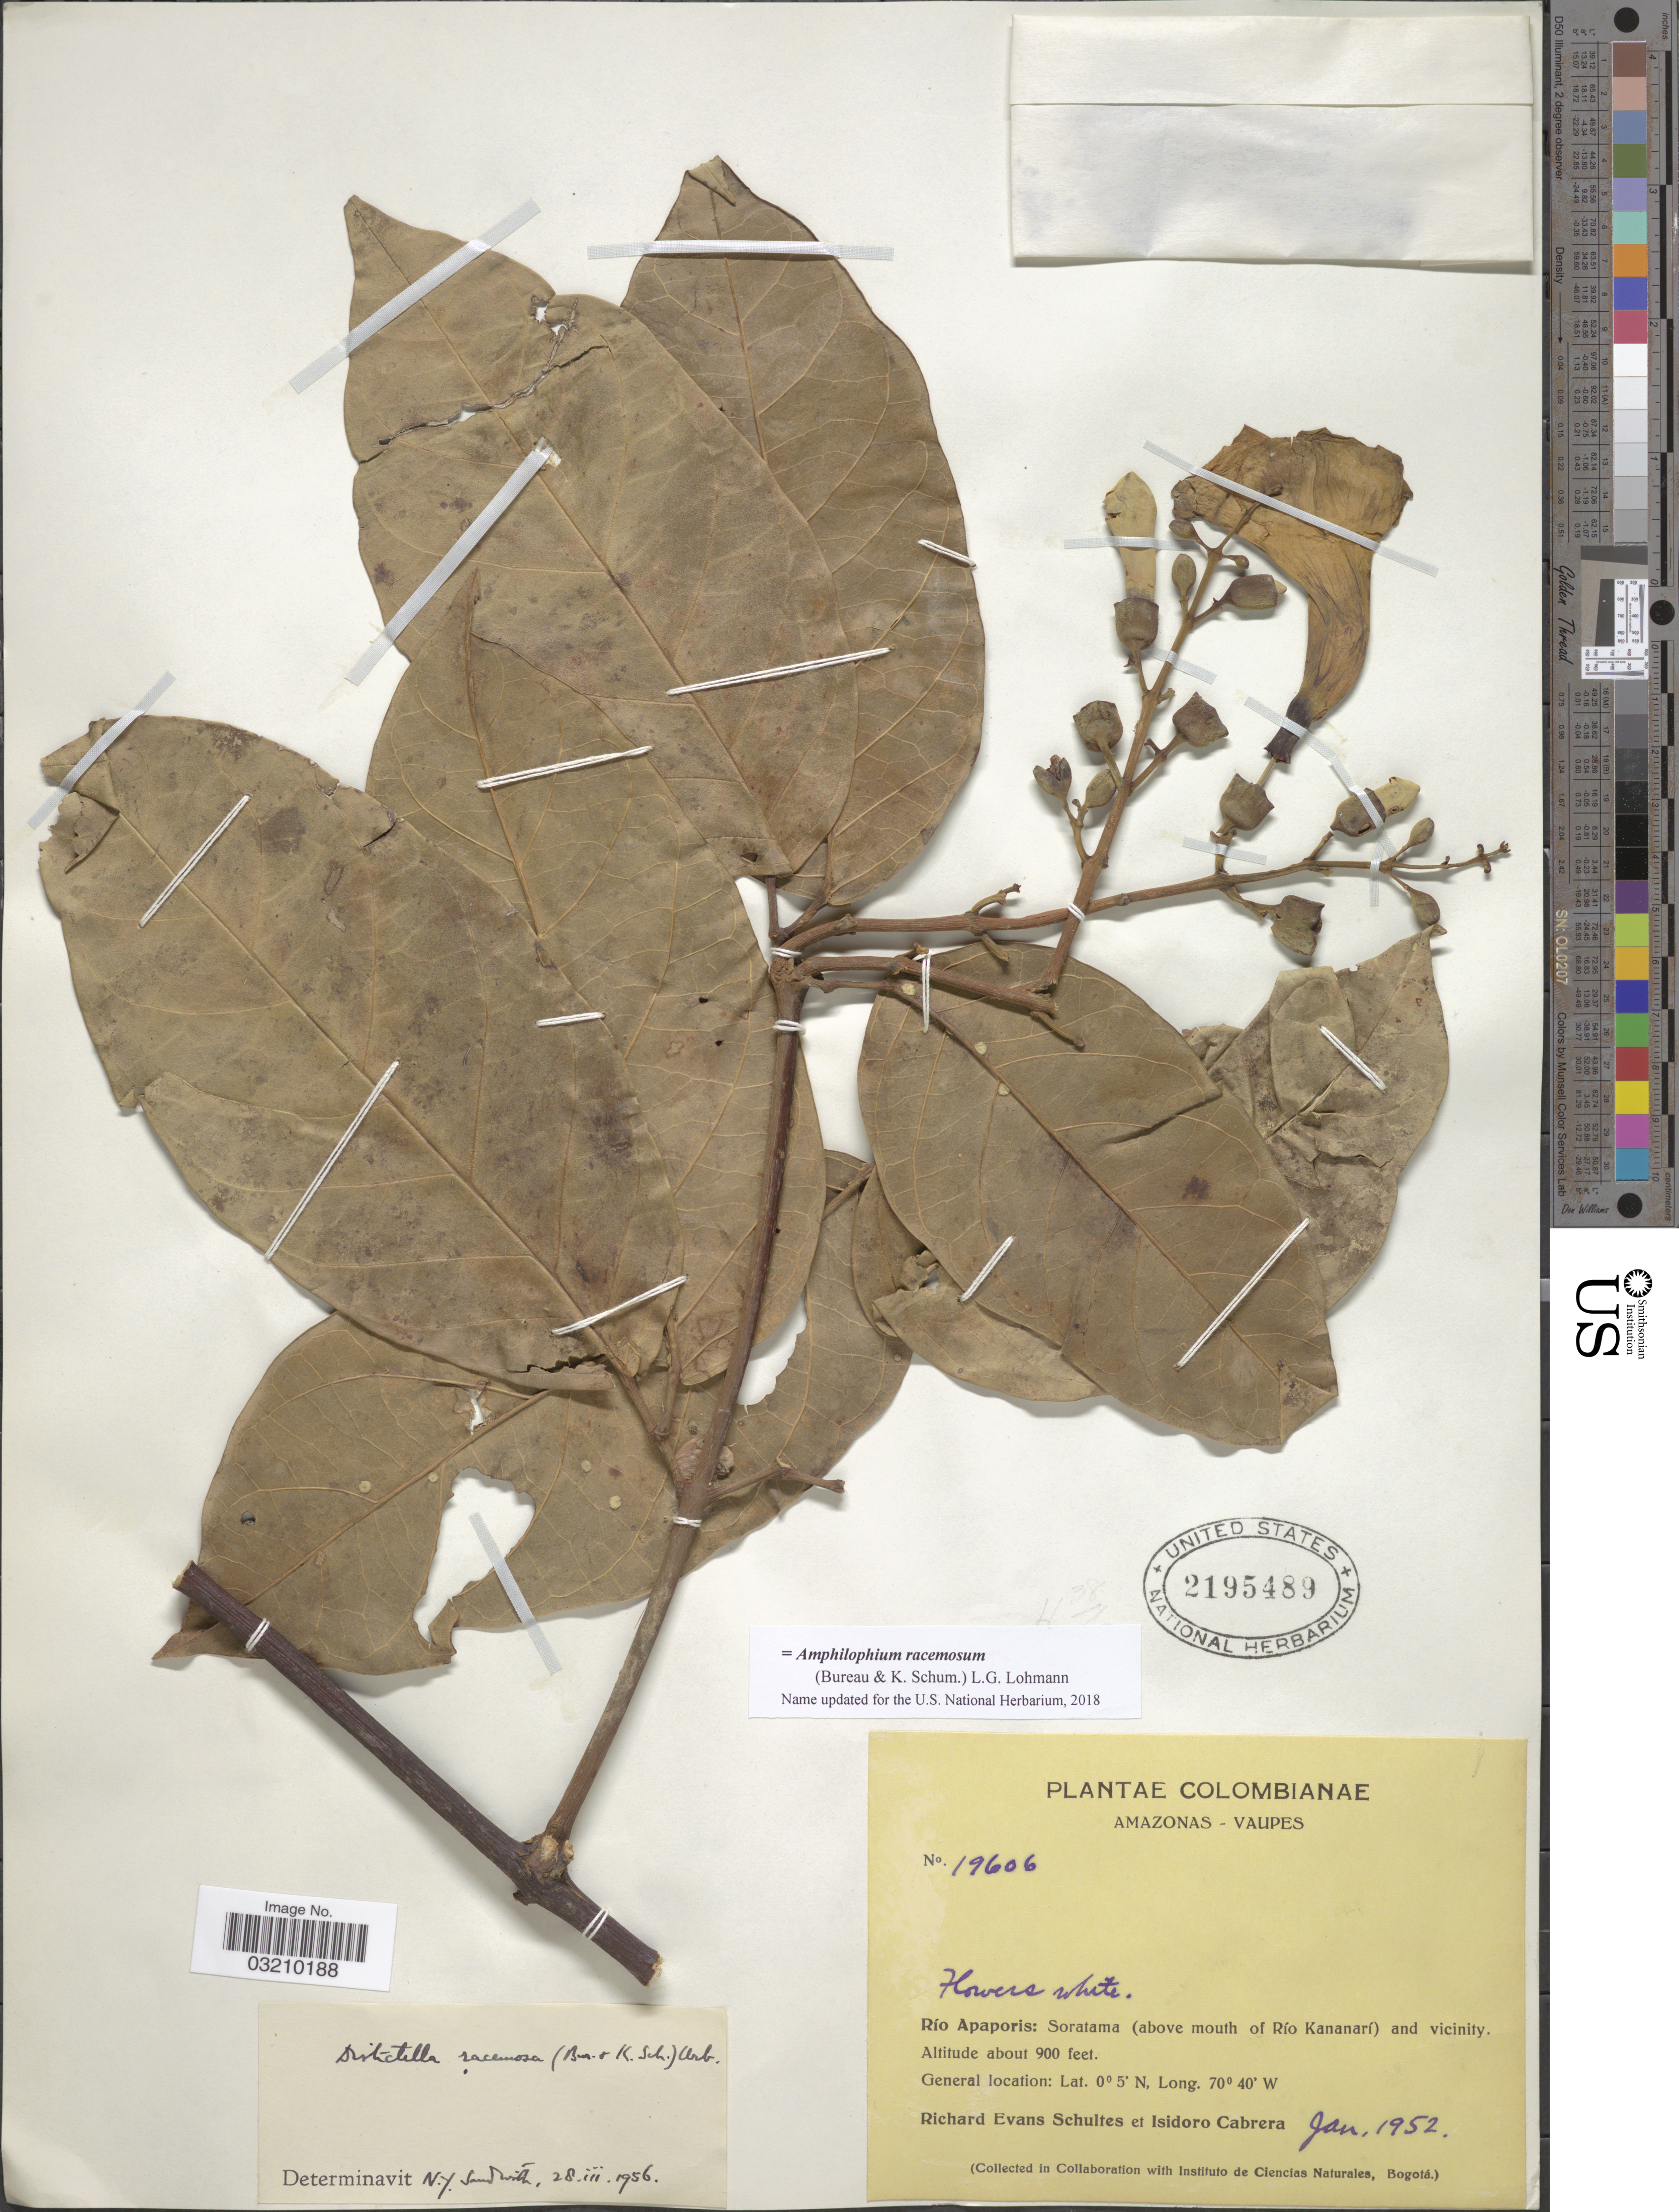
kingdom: Plantae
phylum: Tracheophyta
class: Magnoliopsida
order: Lamiales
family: Bignoniaceae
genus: Amphilophium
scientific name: Amphilophium racemosum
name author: (Bureau & K. Schum.) L.G. Lohmann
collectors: R. E. Schultes & I. Cabrera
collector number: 19606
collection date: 1952-01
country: Colombia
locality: Amazonas - Vaupes. Río Apaporis: Soratama (above mouth of Río Kananarí) and vicinity.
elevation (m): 274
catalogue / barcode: US 2195489